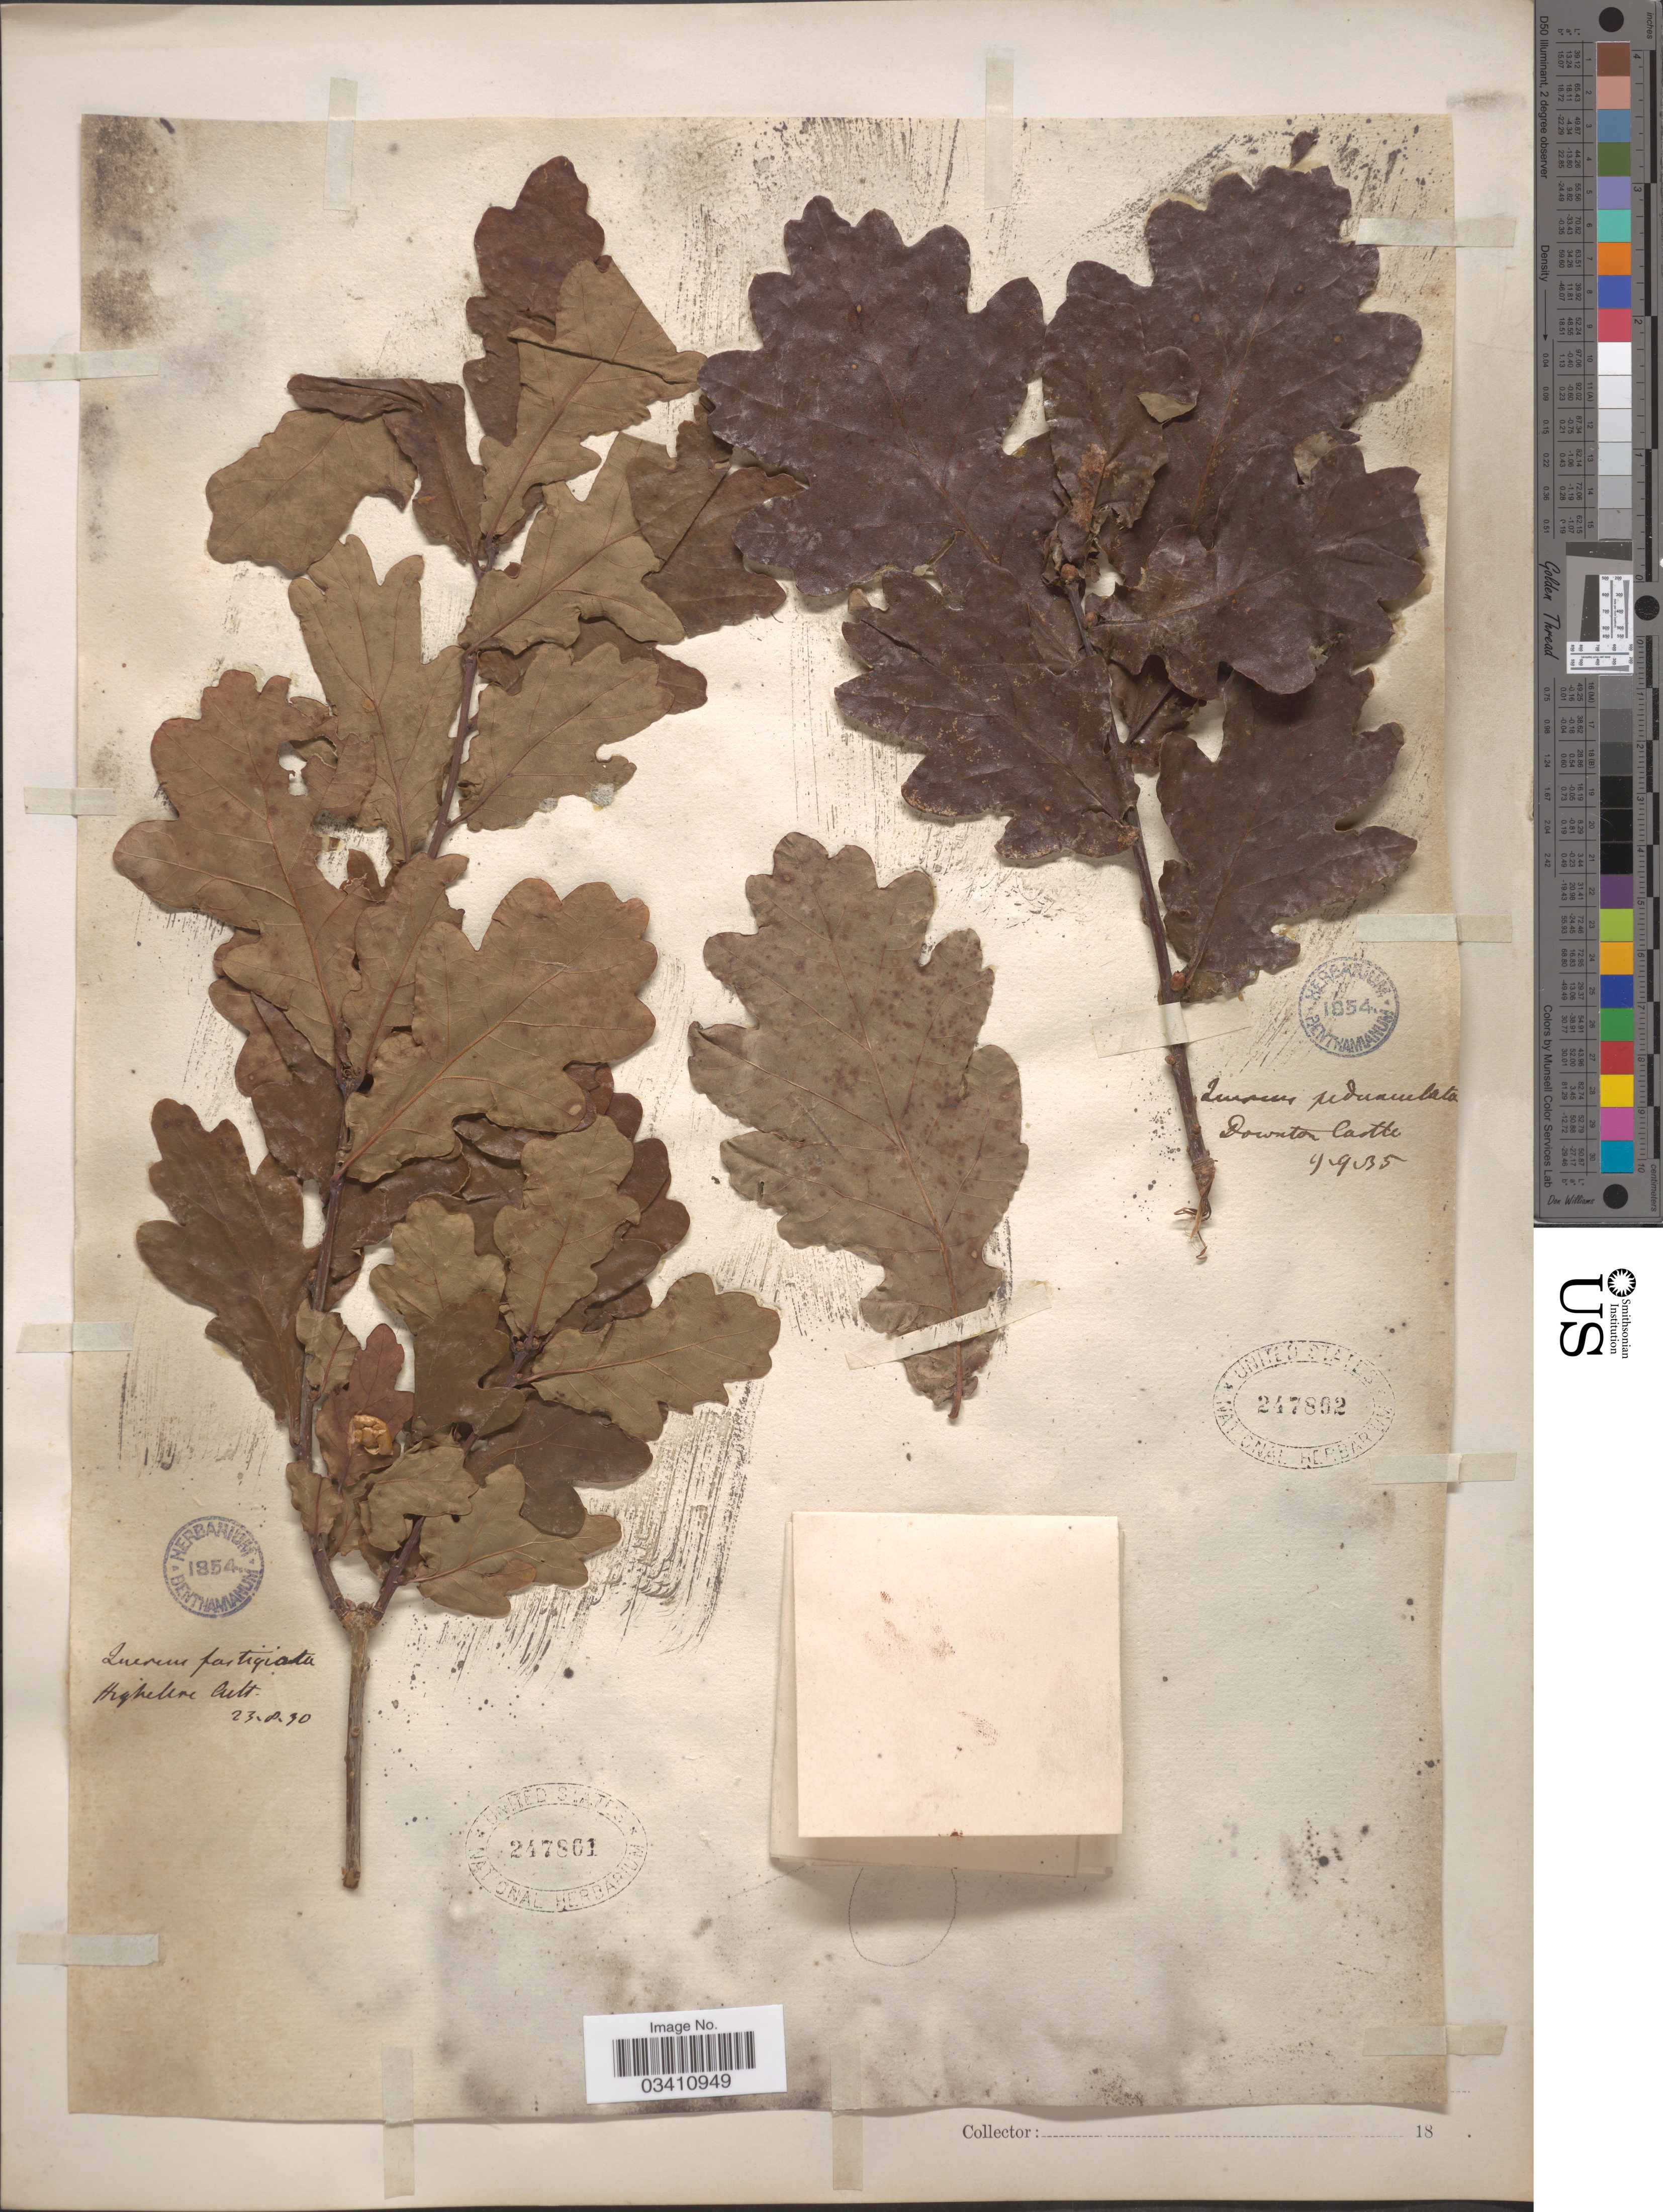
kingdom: Plantae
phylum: Tracheophyta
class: Magnoliopsida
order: Fagales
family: Fagaceae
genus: Quercus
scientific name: Quercus fastigiata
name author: Lam.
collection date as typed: Transcribed d/m/y: 9/9/35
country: United Kingdom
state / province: England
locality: Downton Castle.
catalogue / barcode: US 247862-2